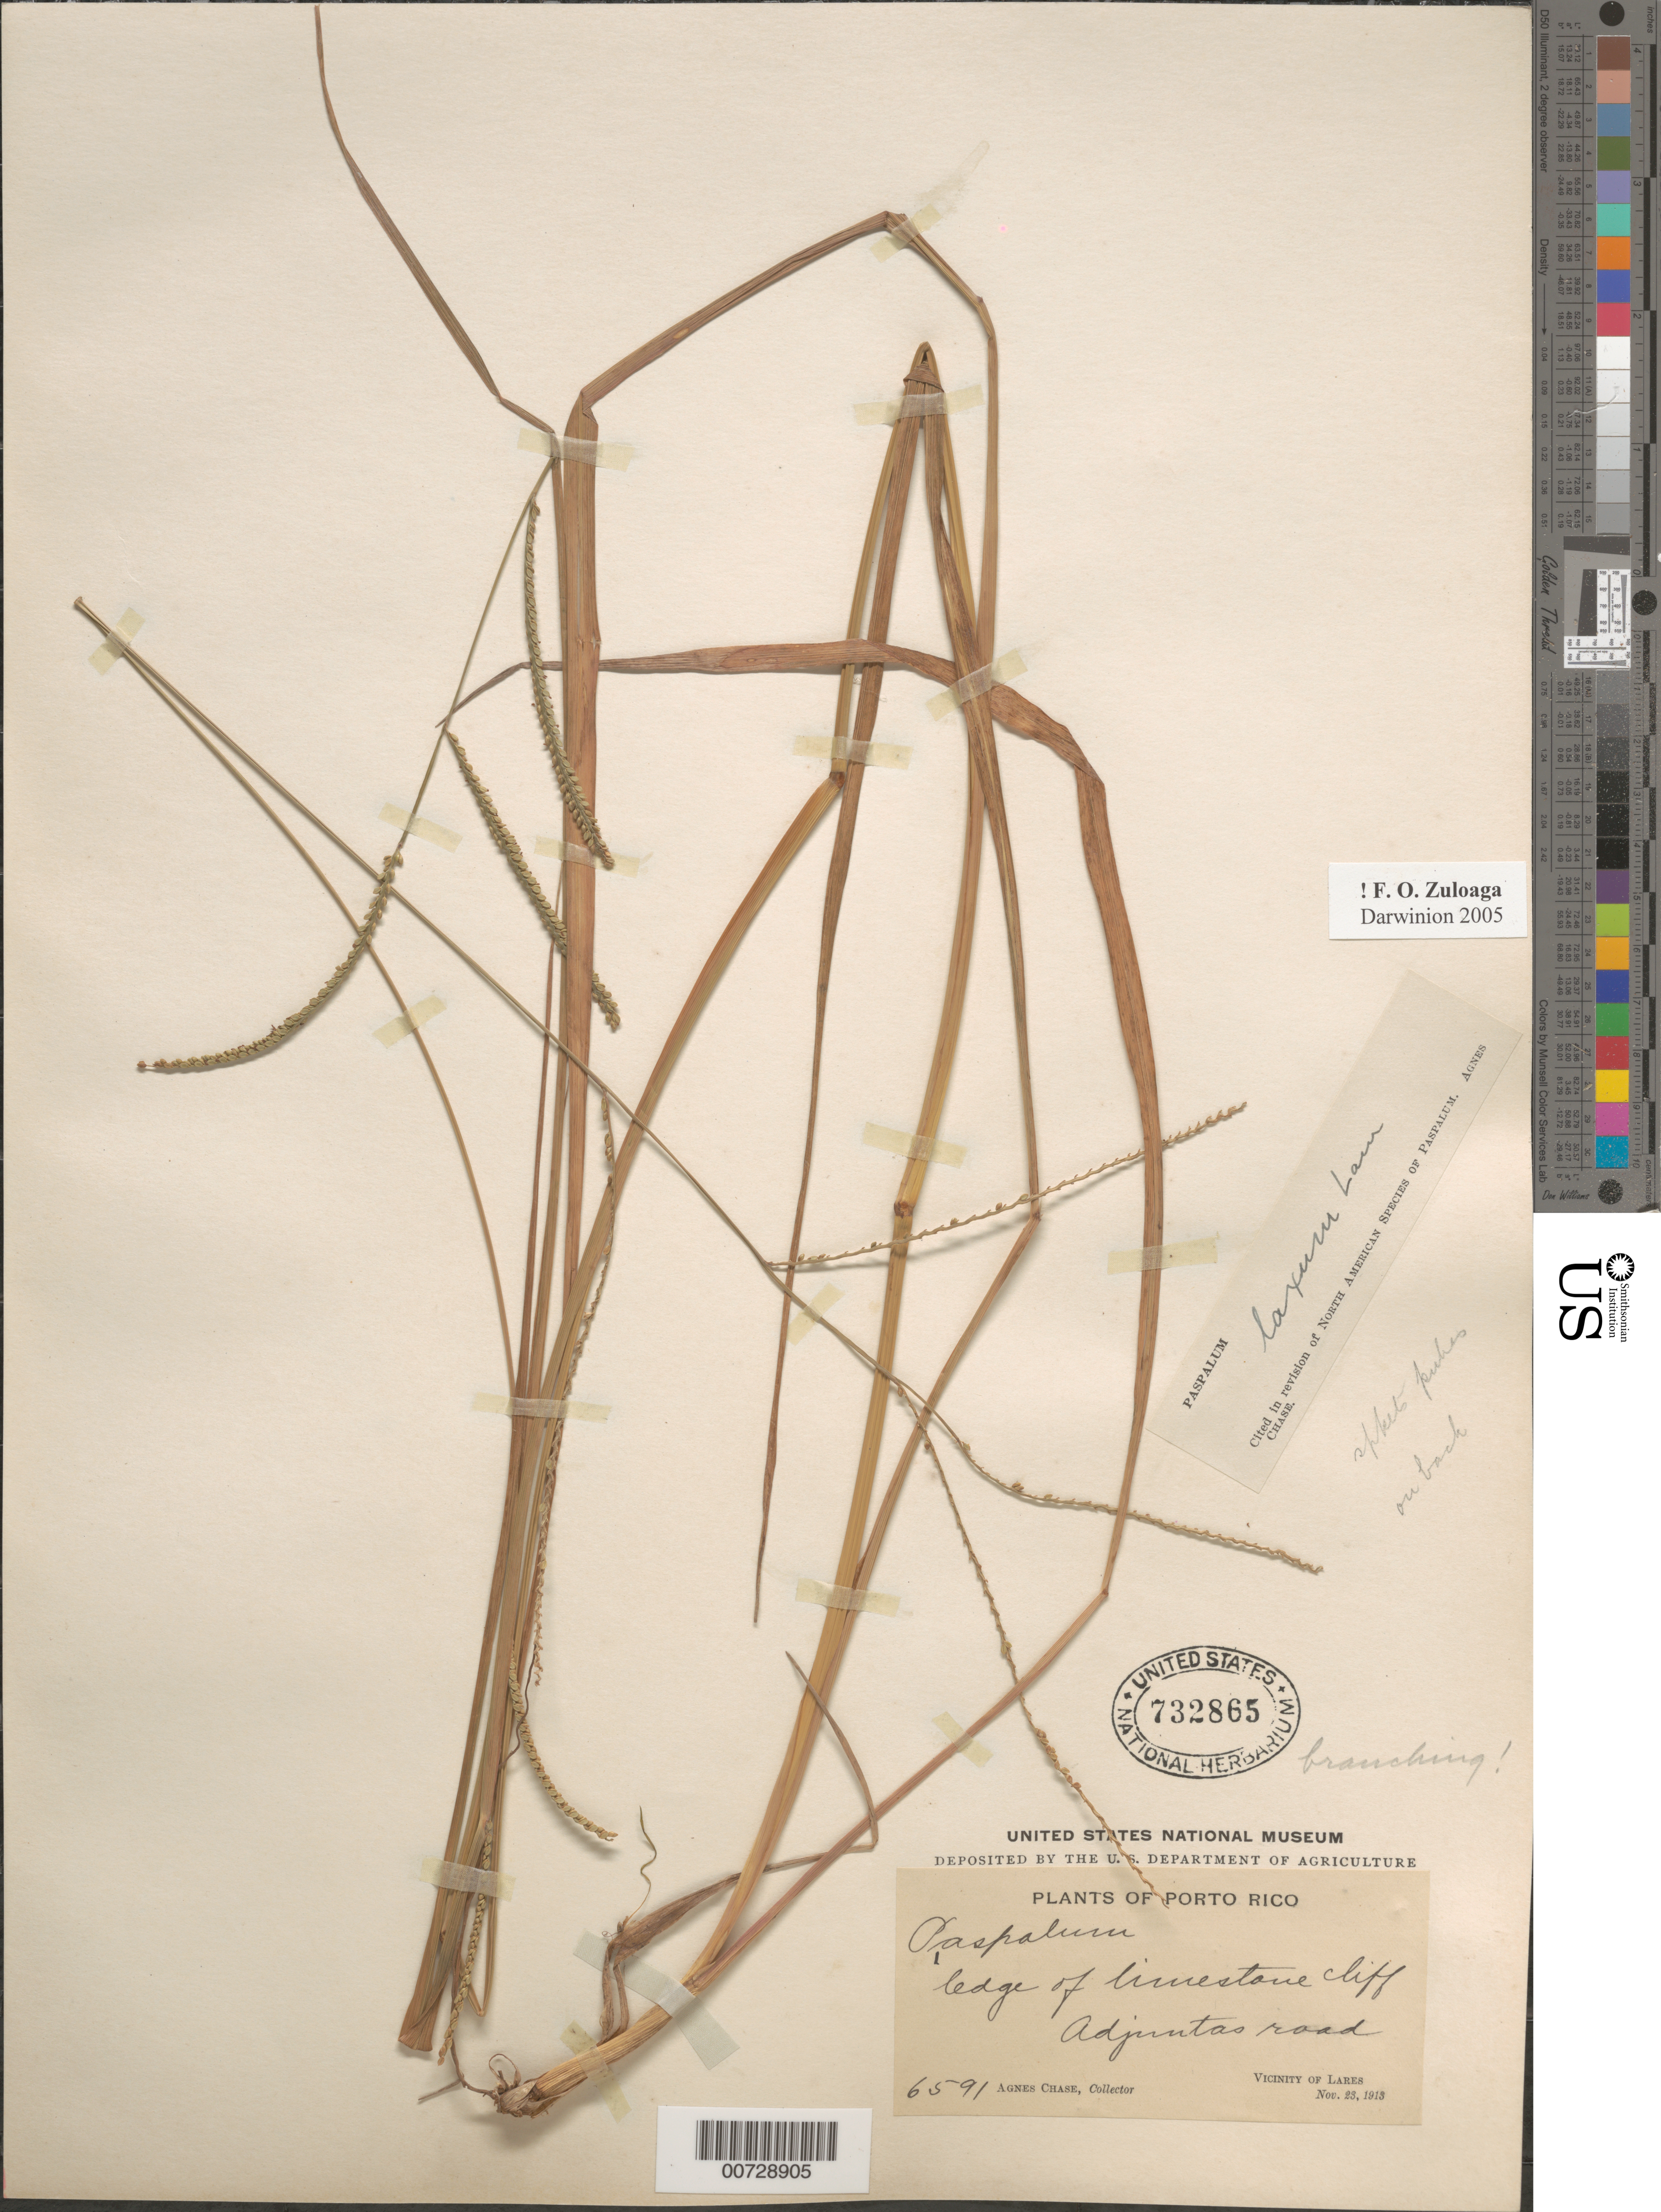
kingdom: Plantae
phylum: Tracheophyta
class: Liliopsida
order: Poales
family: Poaceae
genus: Paspalum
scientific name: Paspalum laxum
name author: Lam.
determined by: Chase, [M.] Agnes, (US)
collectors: A. Chase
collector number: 6591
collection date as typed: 23 Nov 1913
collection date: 1913-11-23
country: Puerto Rico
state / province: Adjuntas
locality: Adjuntas Road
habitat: Ledge of limestone cliff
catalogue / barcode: US 732865